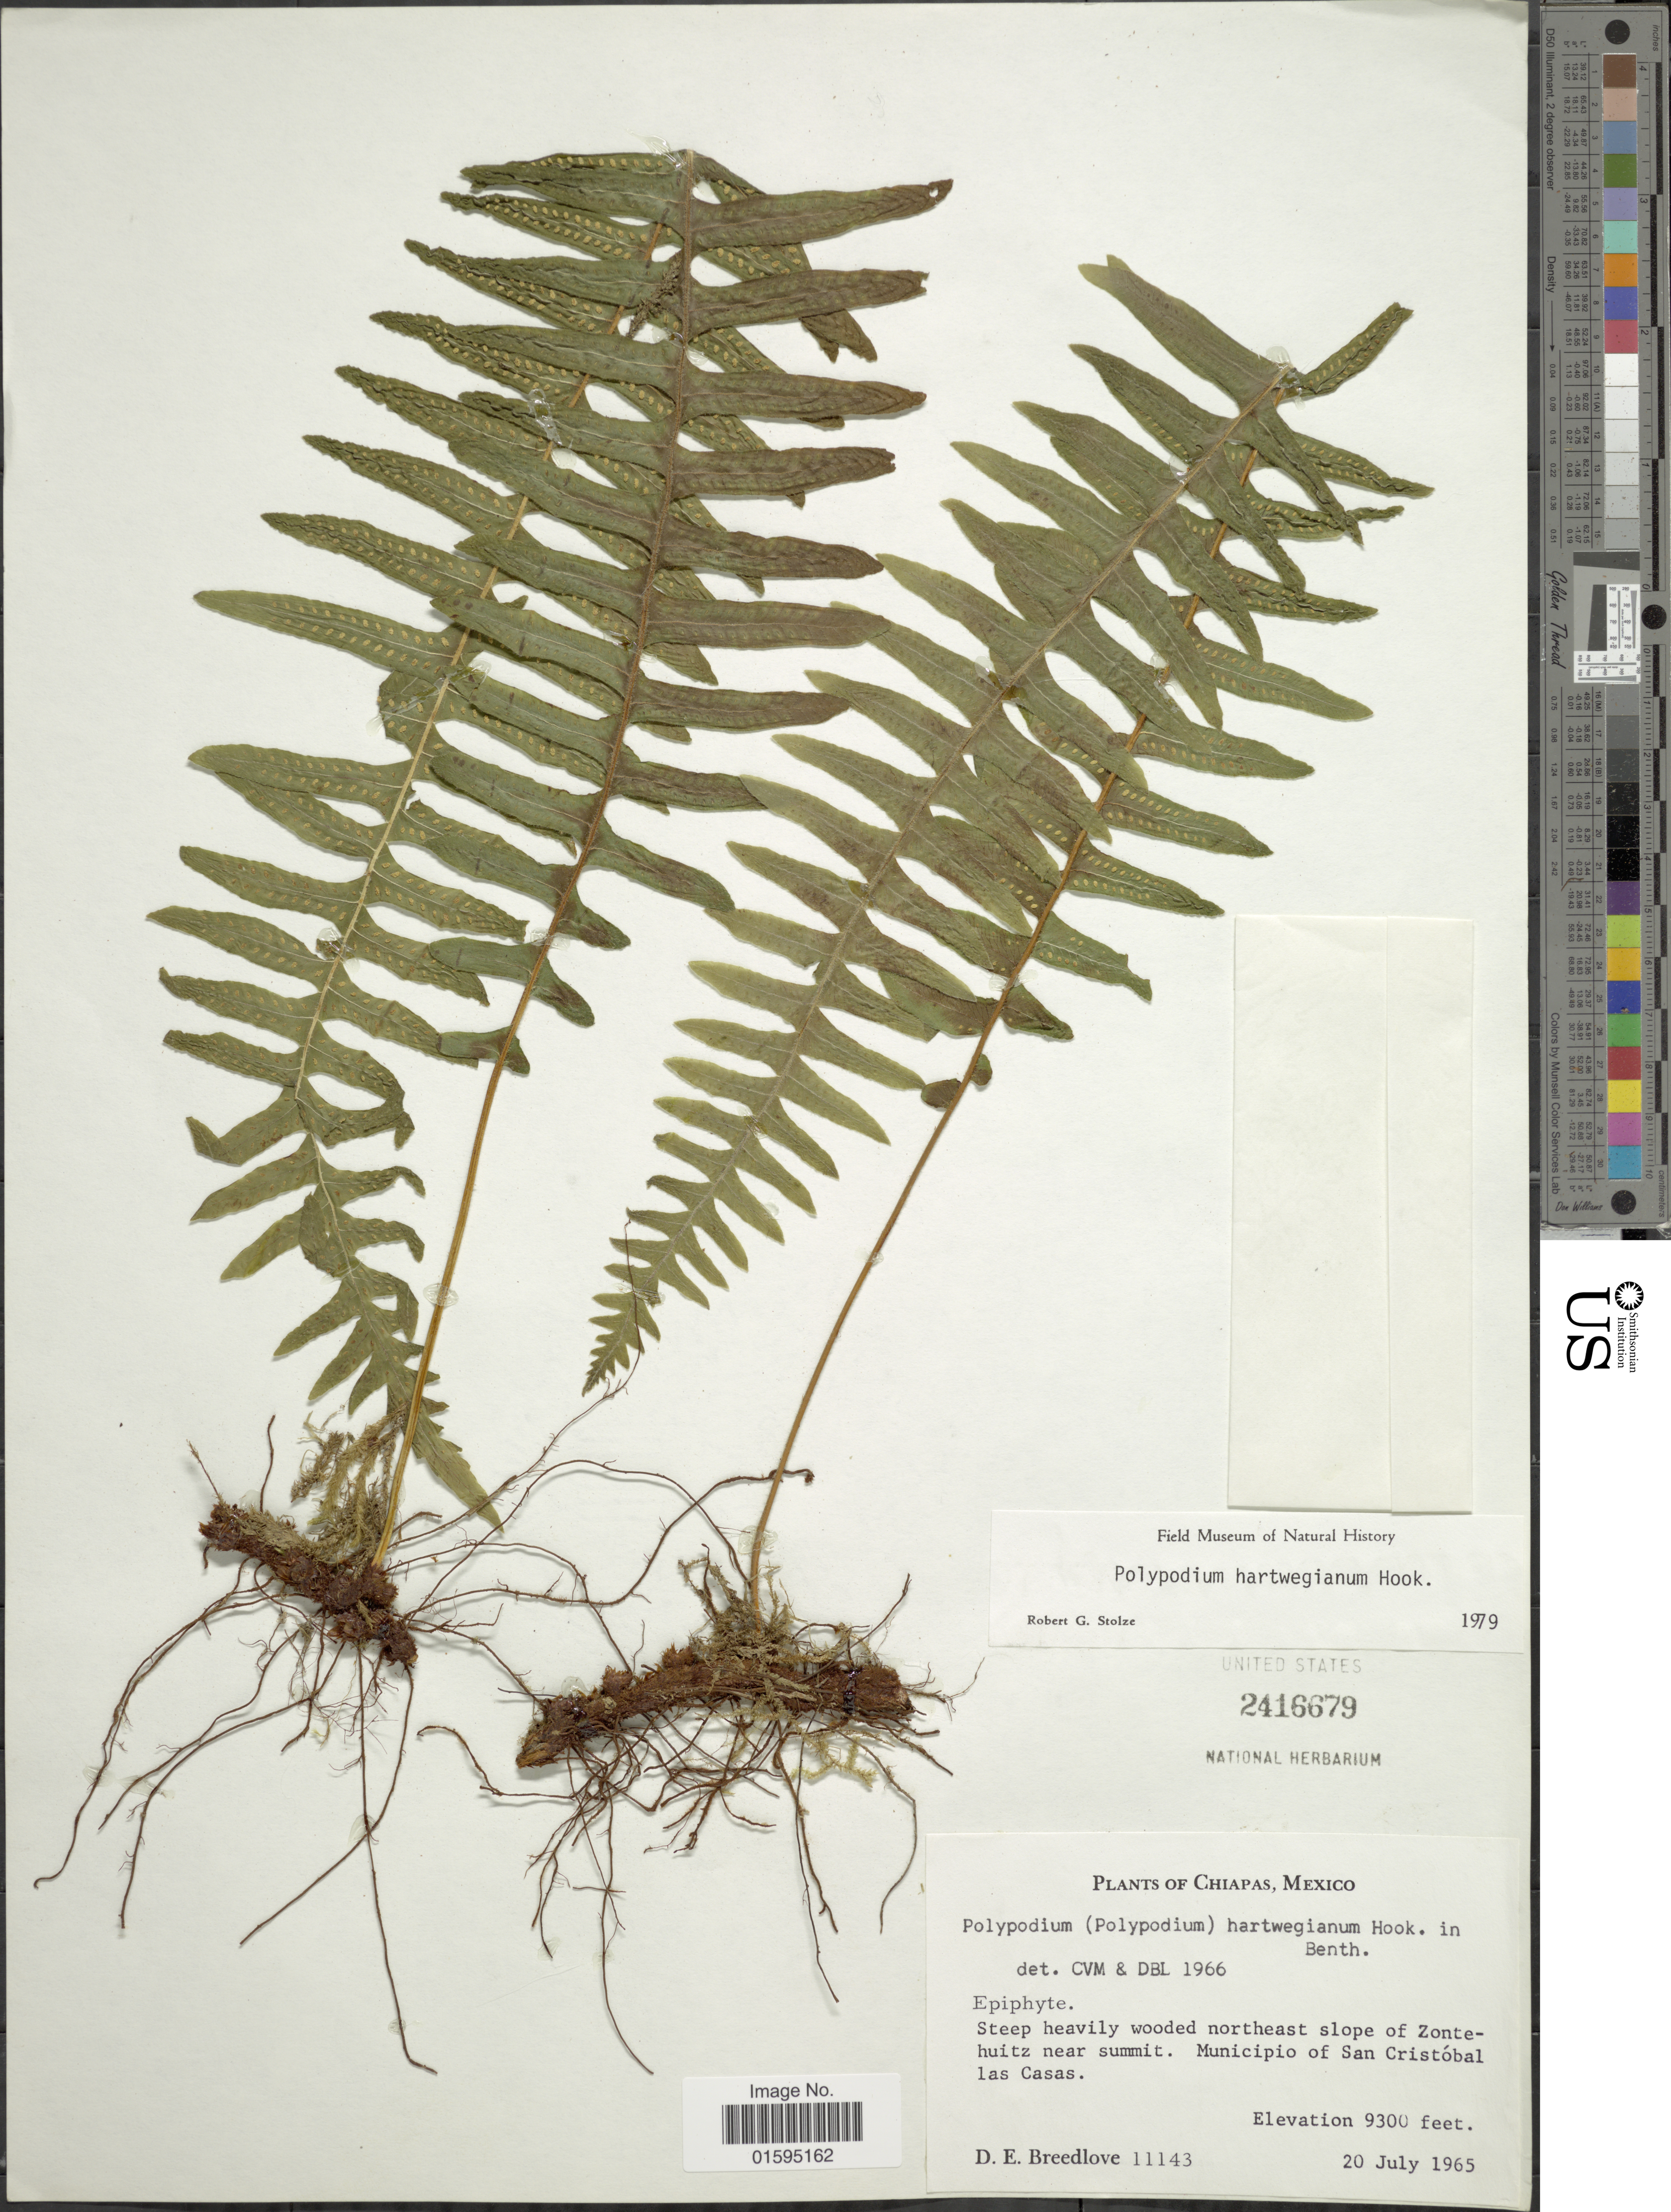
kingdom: Plantae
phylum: Tracheophyta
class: Polypodiopsida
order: Polypodiales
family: Polypodiaceae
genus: Polypodium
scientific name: Polypodium hartwegianum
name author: Hook.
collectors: D. E. Breedlove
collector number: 11143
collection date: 1965-07-20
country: Mexico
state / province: Chiapas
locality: Steep heavily wooded northeast slope of Zontehuitz near summit, Municipio of San Cristóbal las Casas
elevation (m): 2835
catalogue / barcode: US 2416679